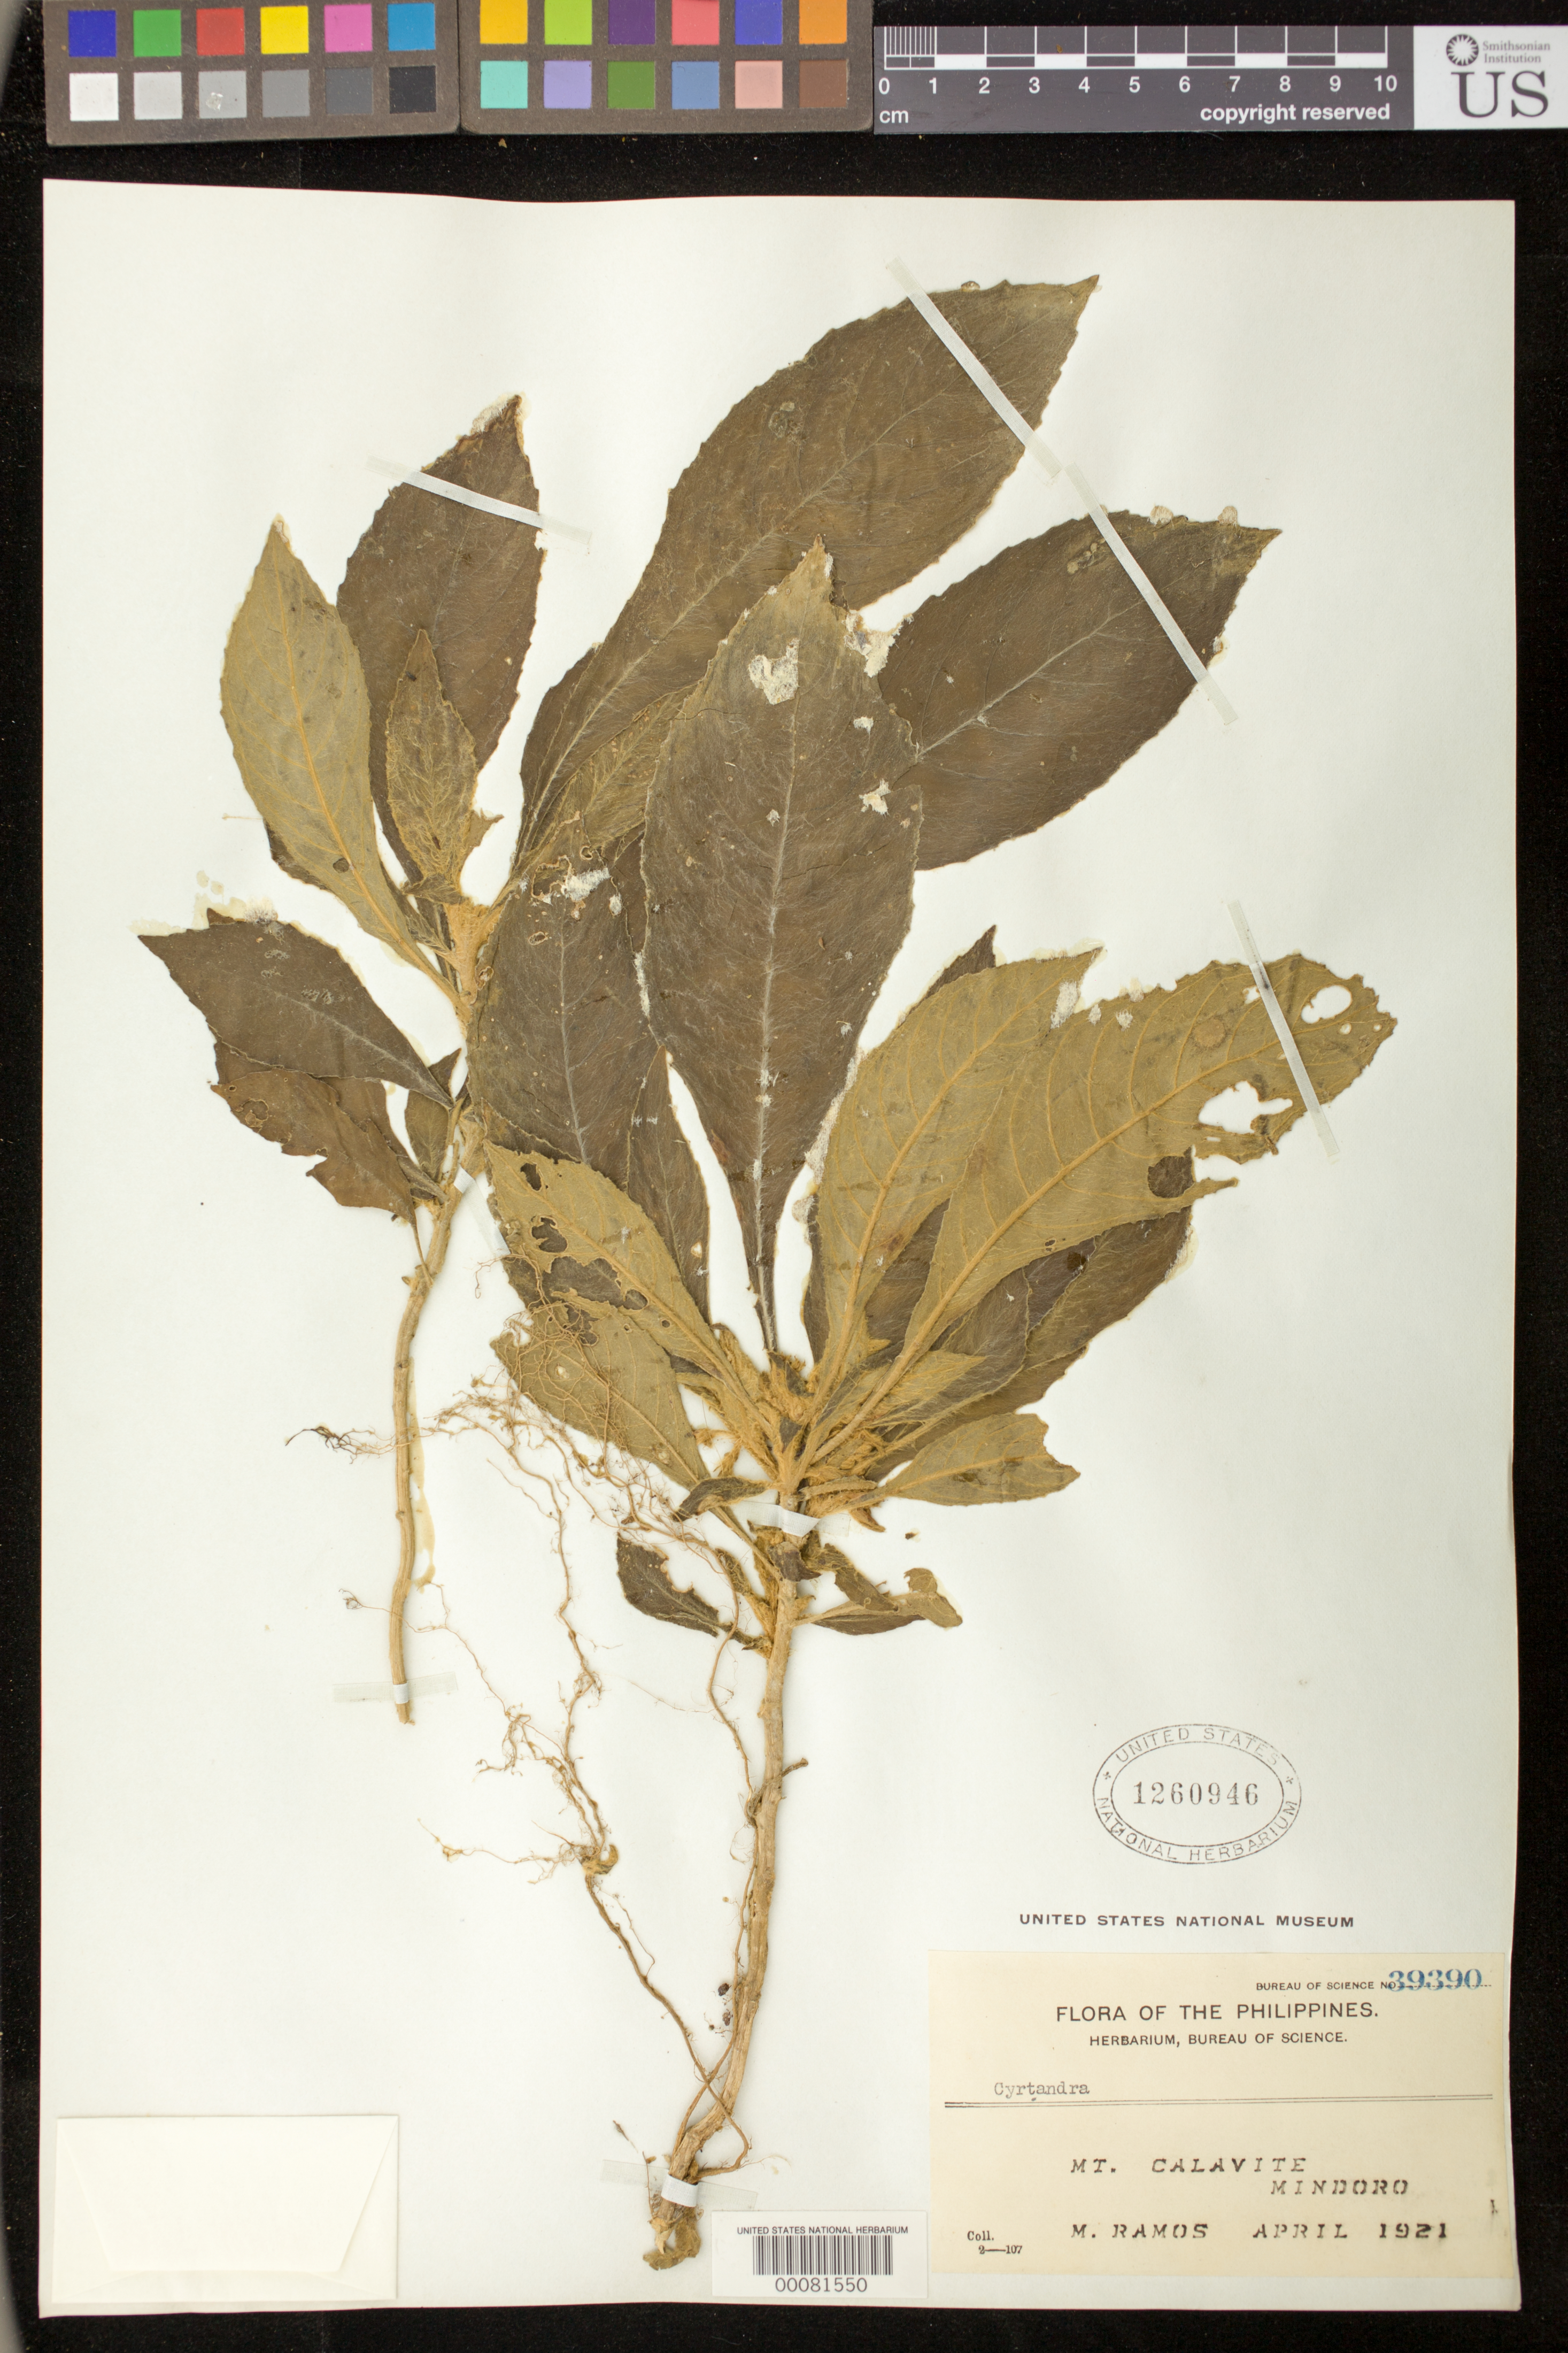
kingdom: Plantae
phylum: Tracheophyta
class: Magnoliopsida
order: Lamiales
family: Gesneriaceae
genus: Cyrtandra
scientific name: Cyrtandra sp.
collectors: M. Ramos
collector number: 39390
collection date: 1921-04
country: Philippines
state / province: Mimaropa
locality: Mt. Calavite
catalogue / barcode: US 1260946